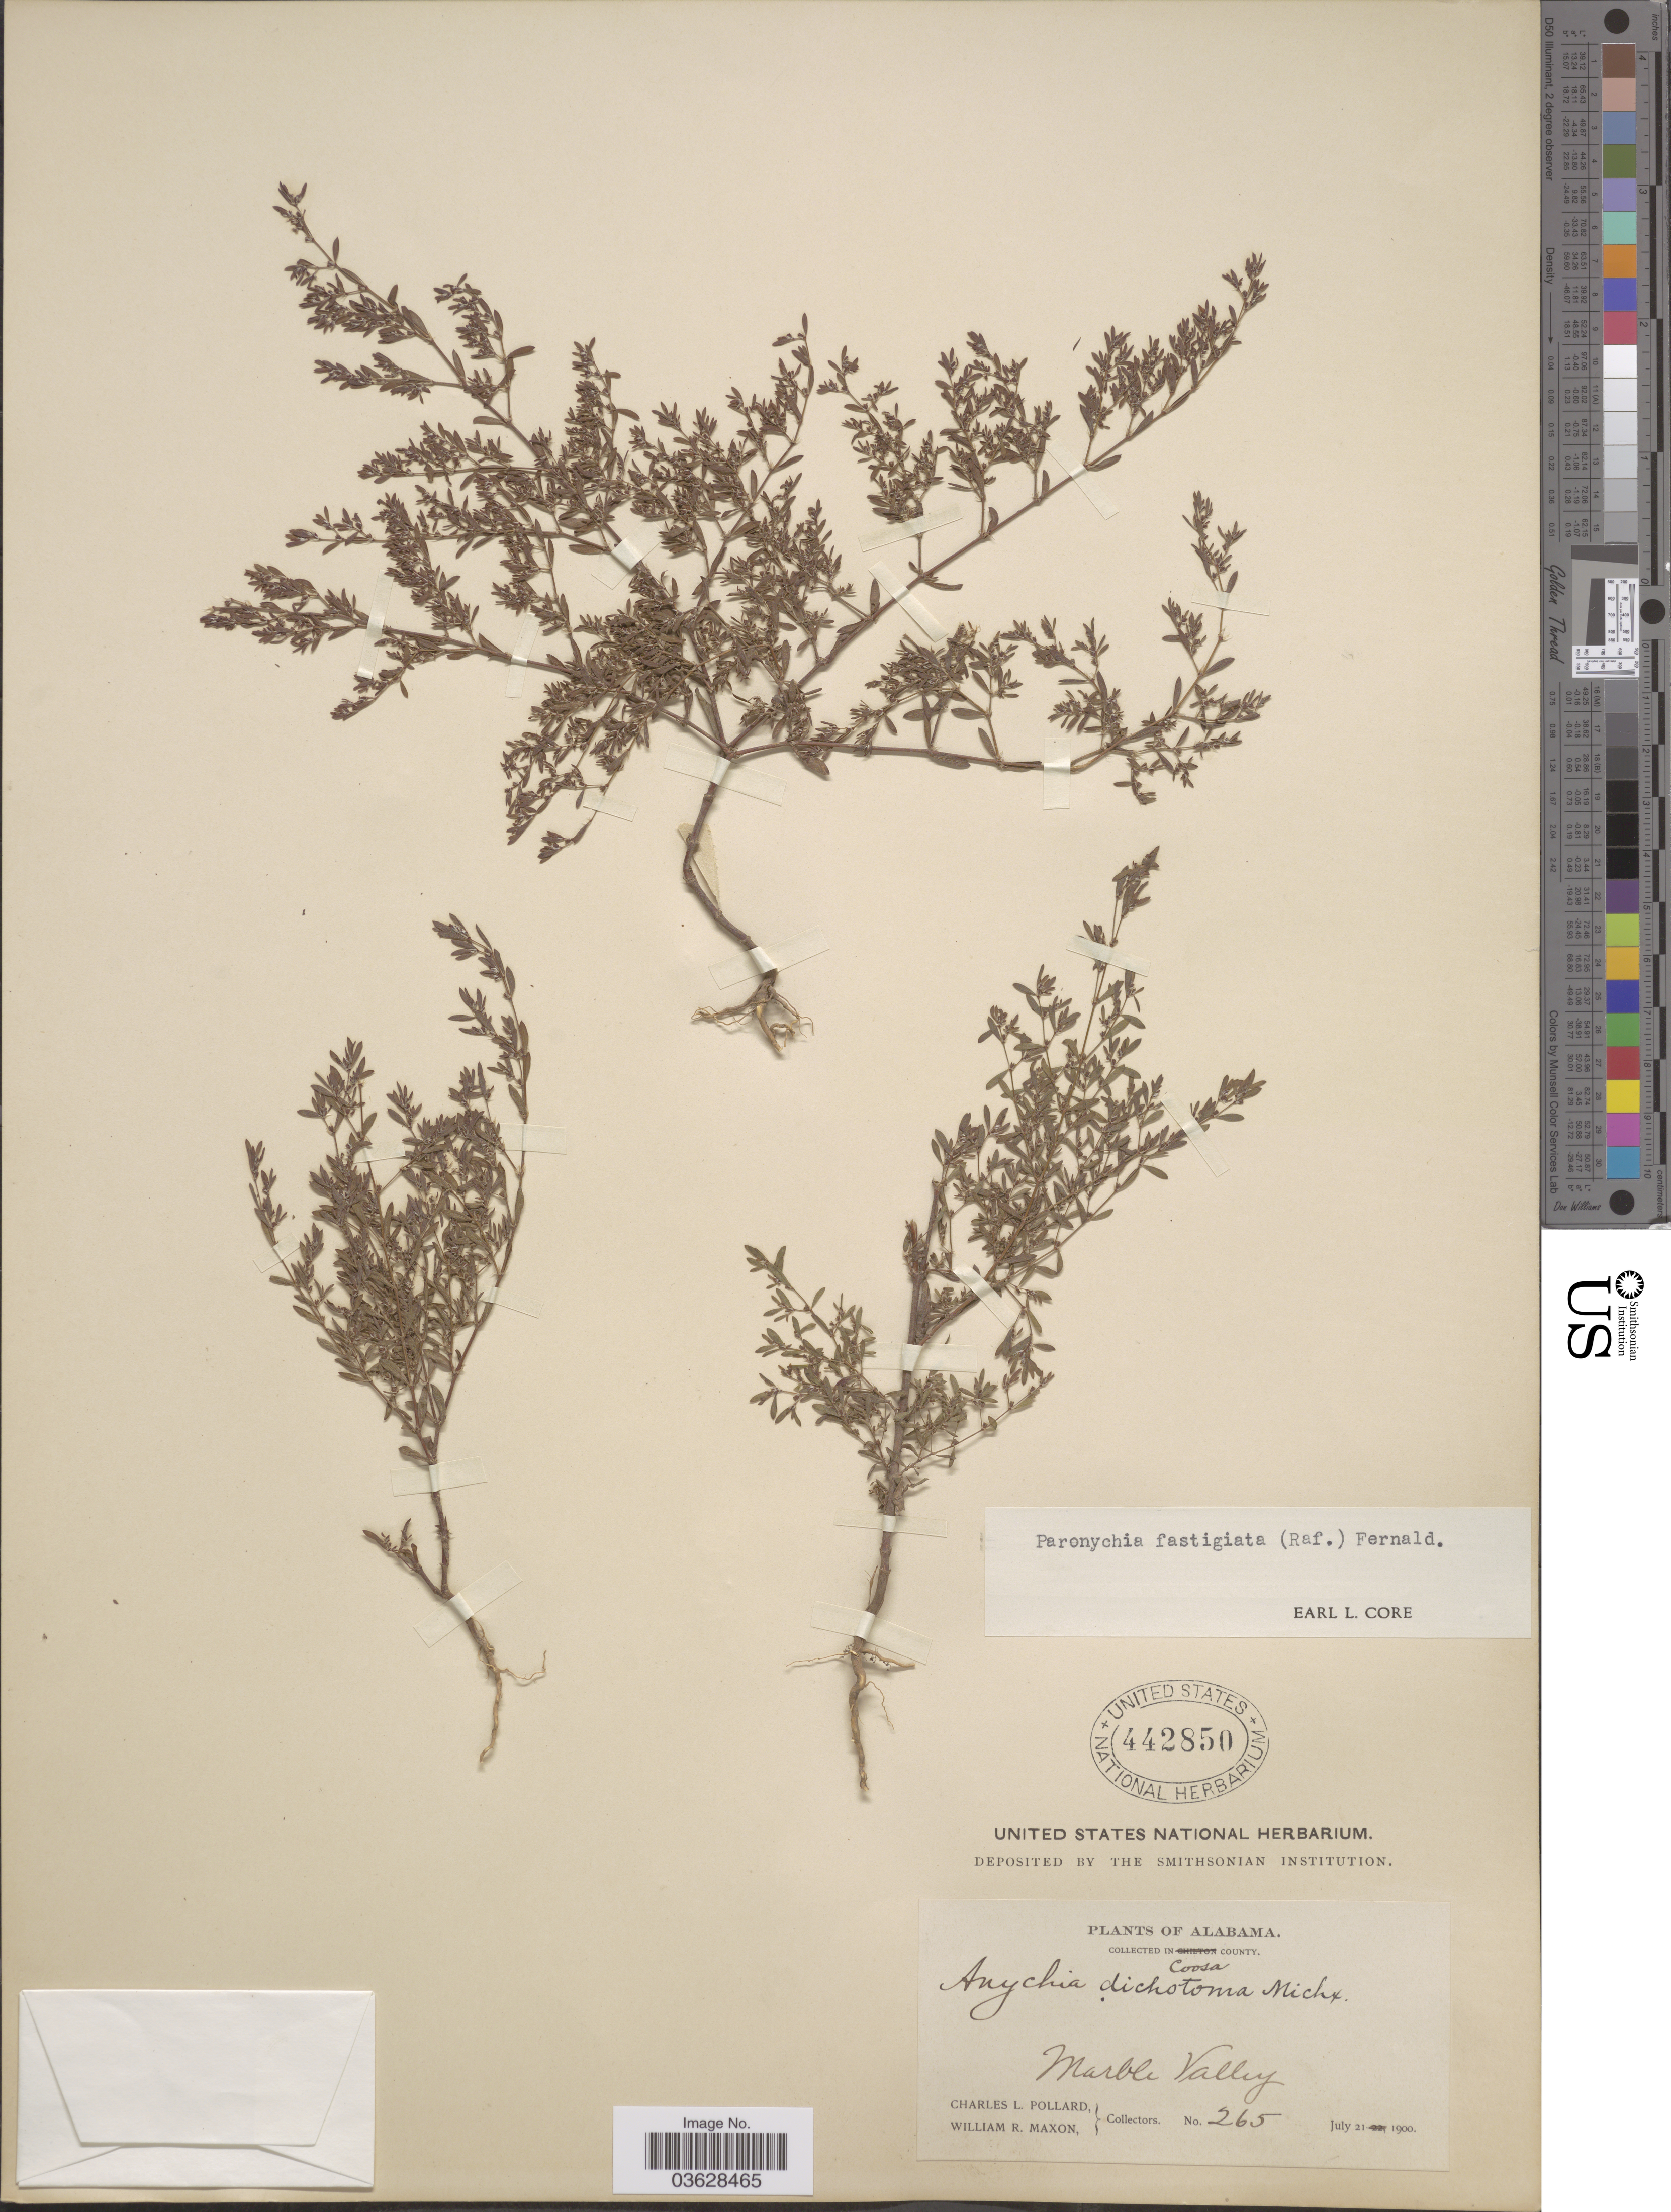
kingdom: Plantae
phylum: Tracheophyta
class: Magnoliopsida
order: Caryophyllales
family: Caryophyllaceae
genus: Paronychia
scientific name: Paronychia fastigiata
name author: (Raf.) Fernald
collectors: C. L. Pollard & W. R. Maxon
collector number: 265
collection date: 1900-07-21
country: United States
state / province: Alabama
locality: Coosa County. Marble Valley.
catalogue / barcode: US 442850